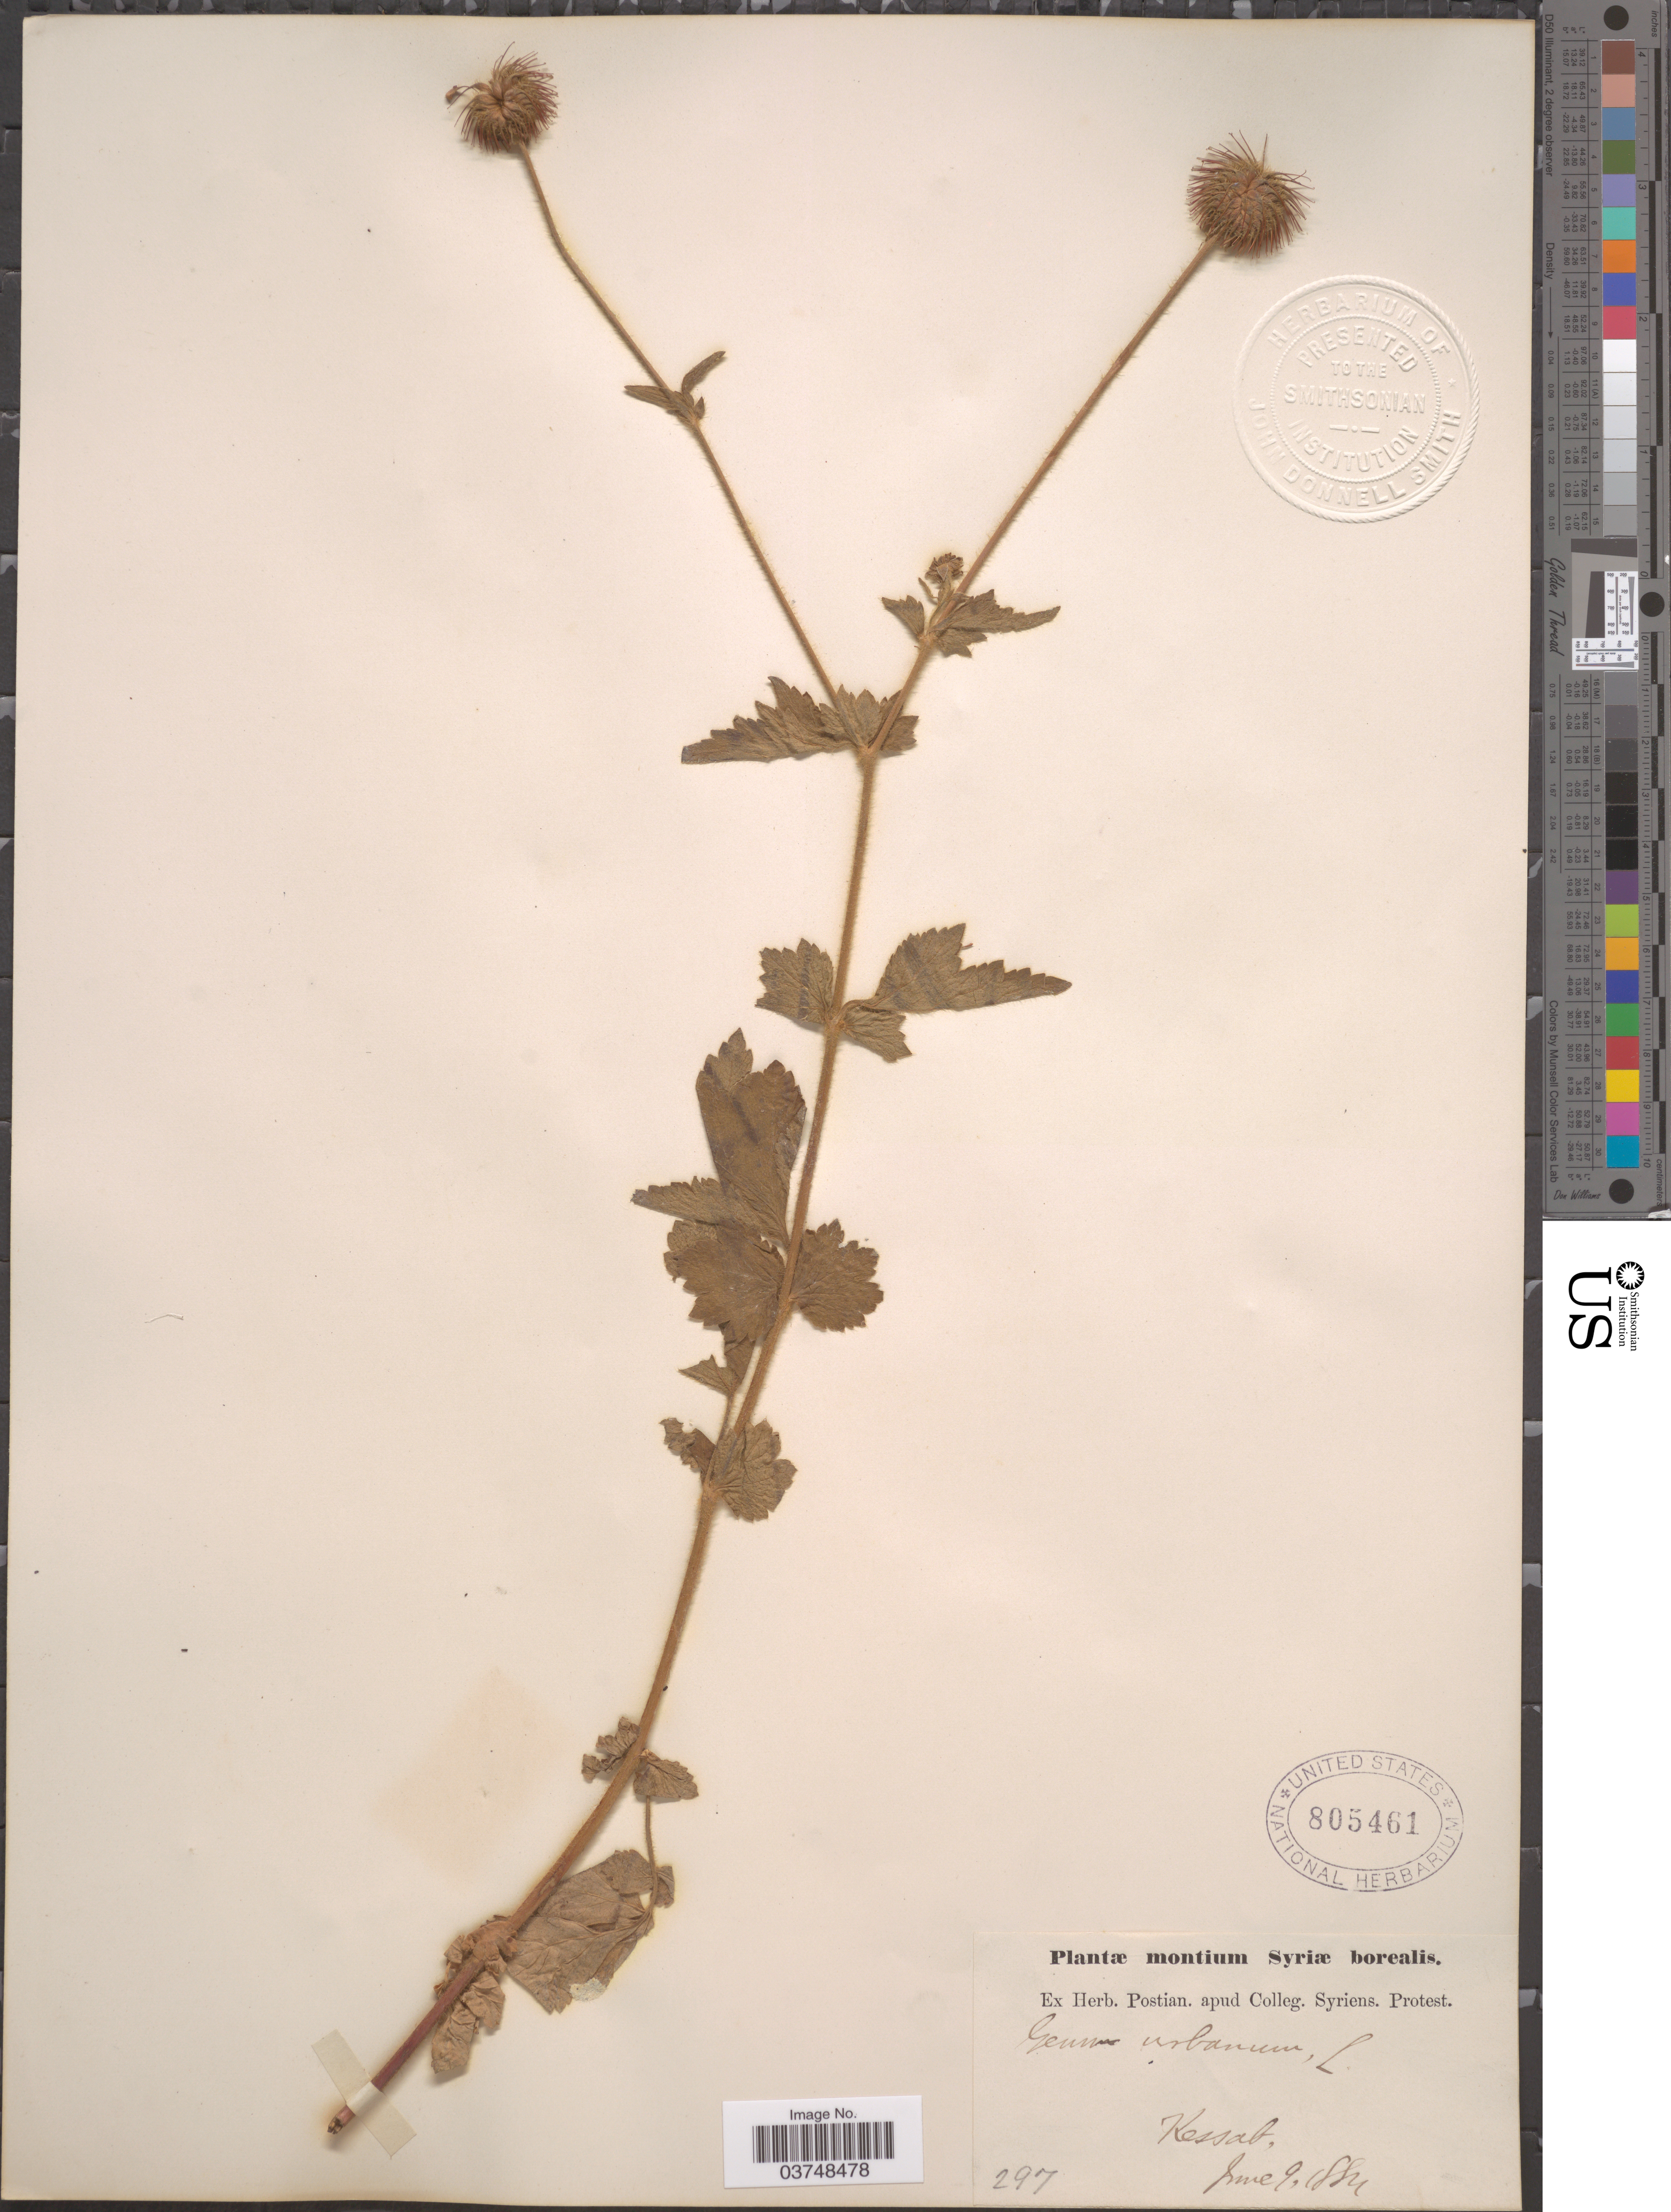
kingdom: Plantae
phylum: Tracheophyta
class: Magnoliopsida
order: Rosales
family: Rosaceae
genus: Geum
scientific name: Geum urbanum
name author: L.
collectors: ex herb. Postian. apud Colleg. Syriens. Protest. USE "Fannie P. A. Shepard" (10308853) AS PRIMARY COLLECTOR INSTEAD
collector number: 297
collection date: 1884-06-09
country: Syria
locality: Montium Syriæ borealis. Kessab.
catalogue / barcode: US 805461